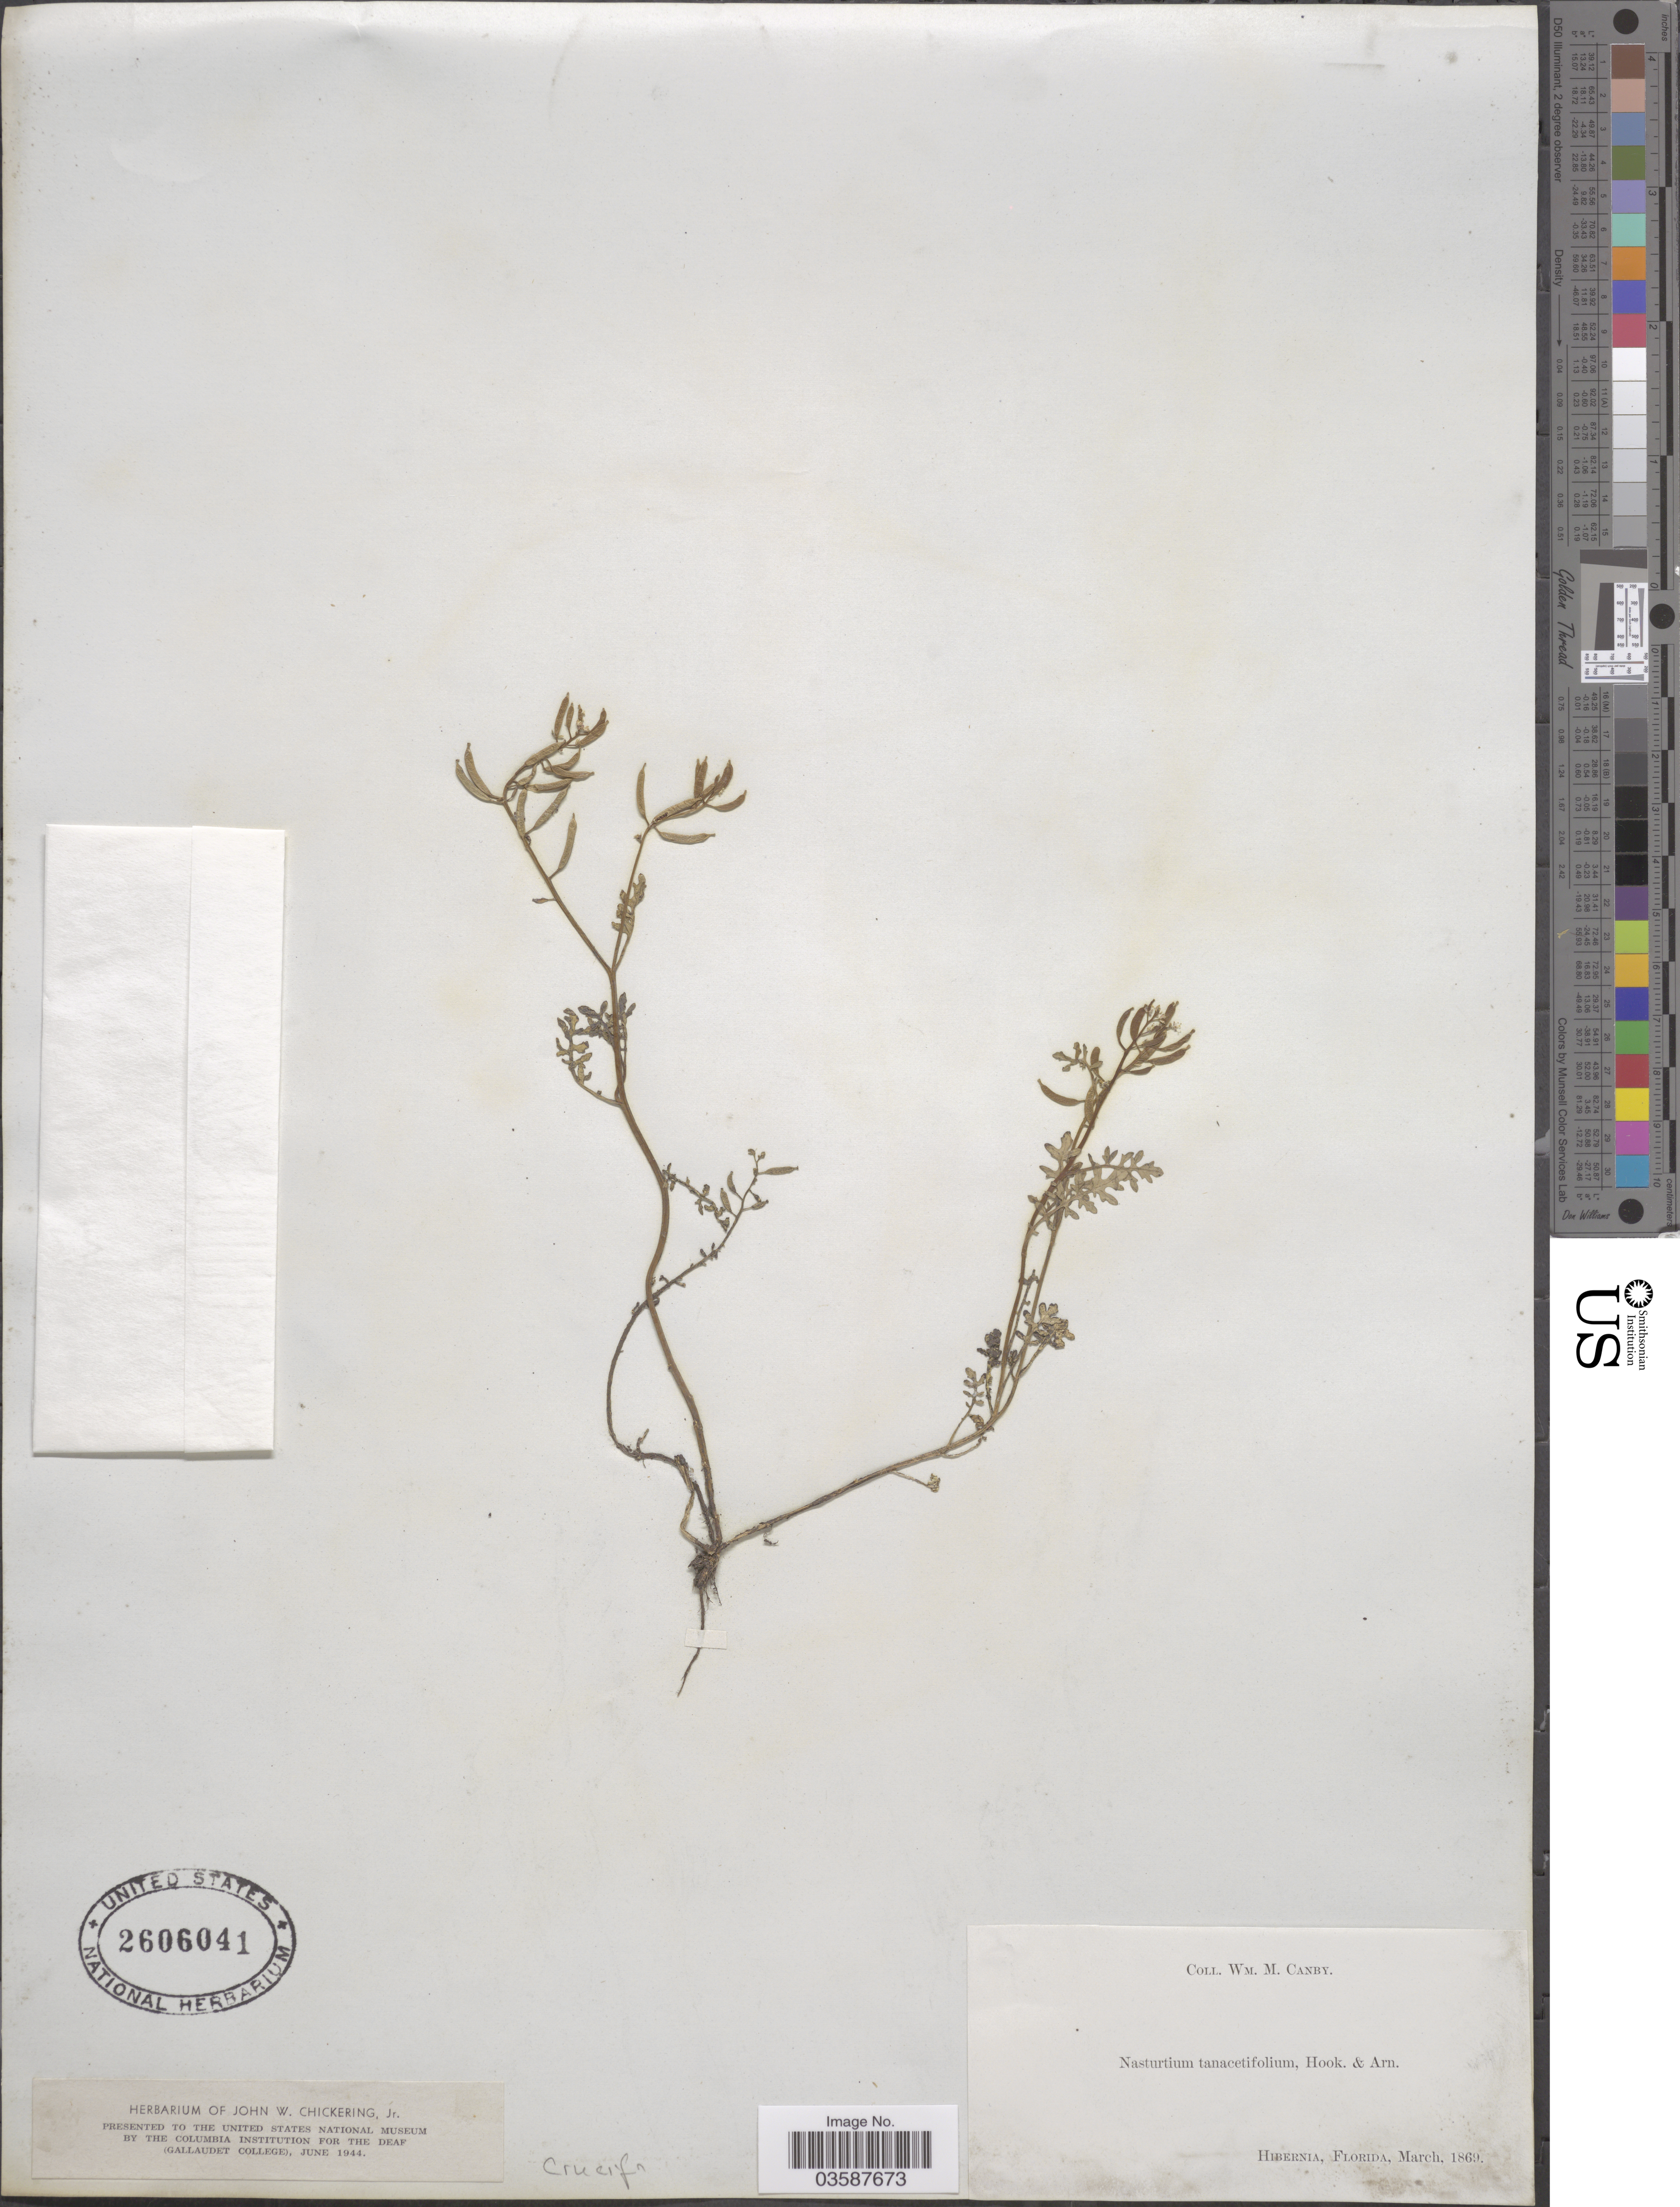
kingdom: Plantae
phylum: Tracheophyta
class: Magnoliopsida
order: Brassicales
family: Brassicaceae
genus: Rorippa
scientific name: Rorippa tanacetifolia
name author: (Hook. & Arn.) A. Heller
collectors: W. M. Canby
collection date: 1869-03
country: United States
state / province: Florida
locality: Hibernia.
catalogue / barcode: US 2606041